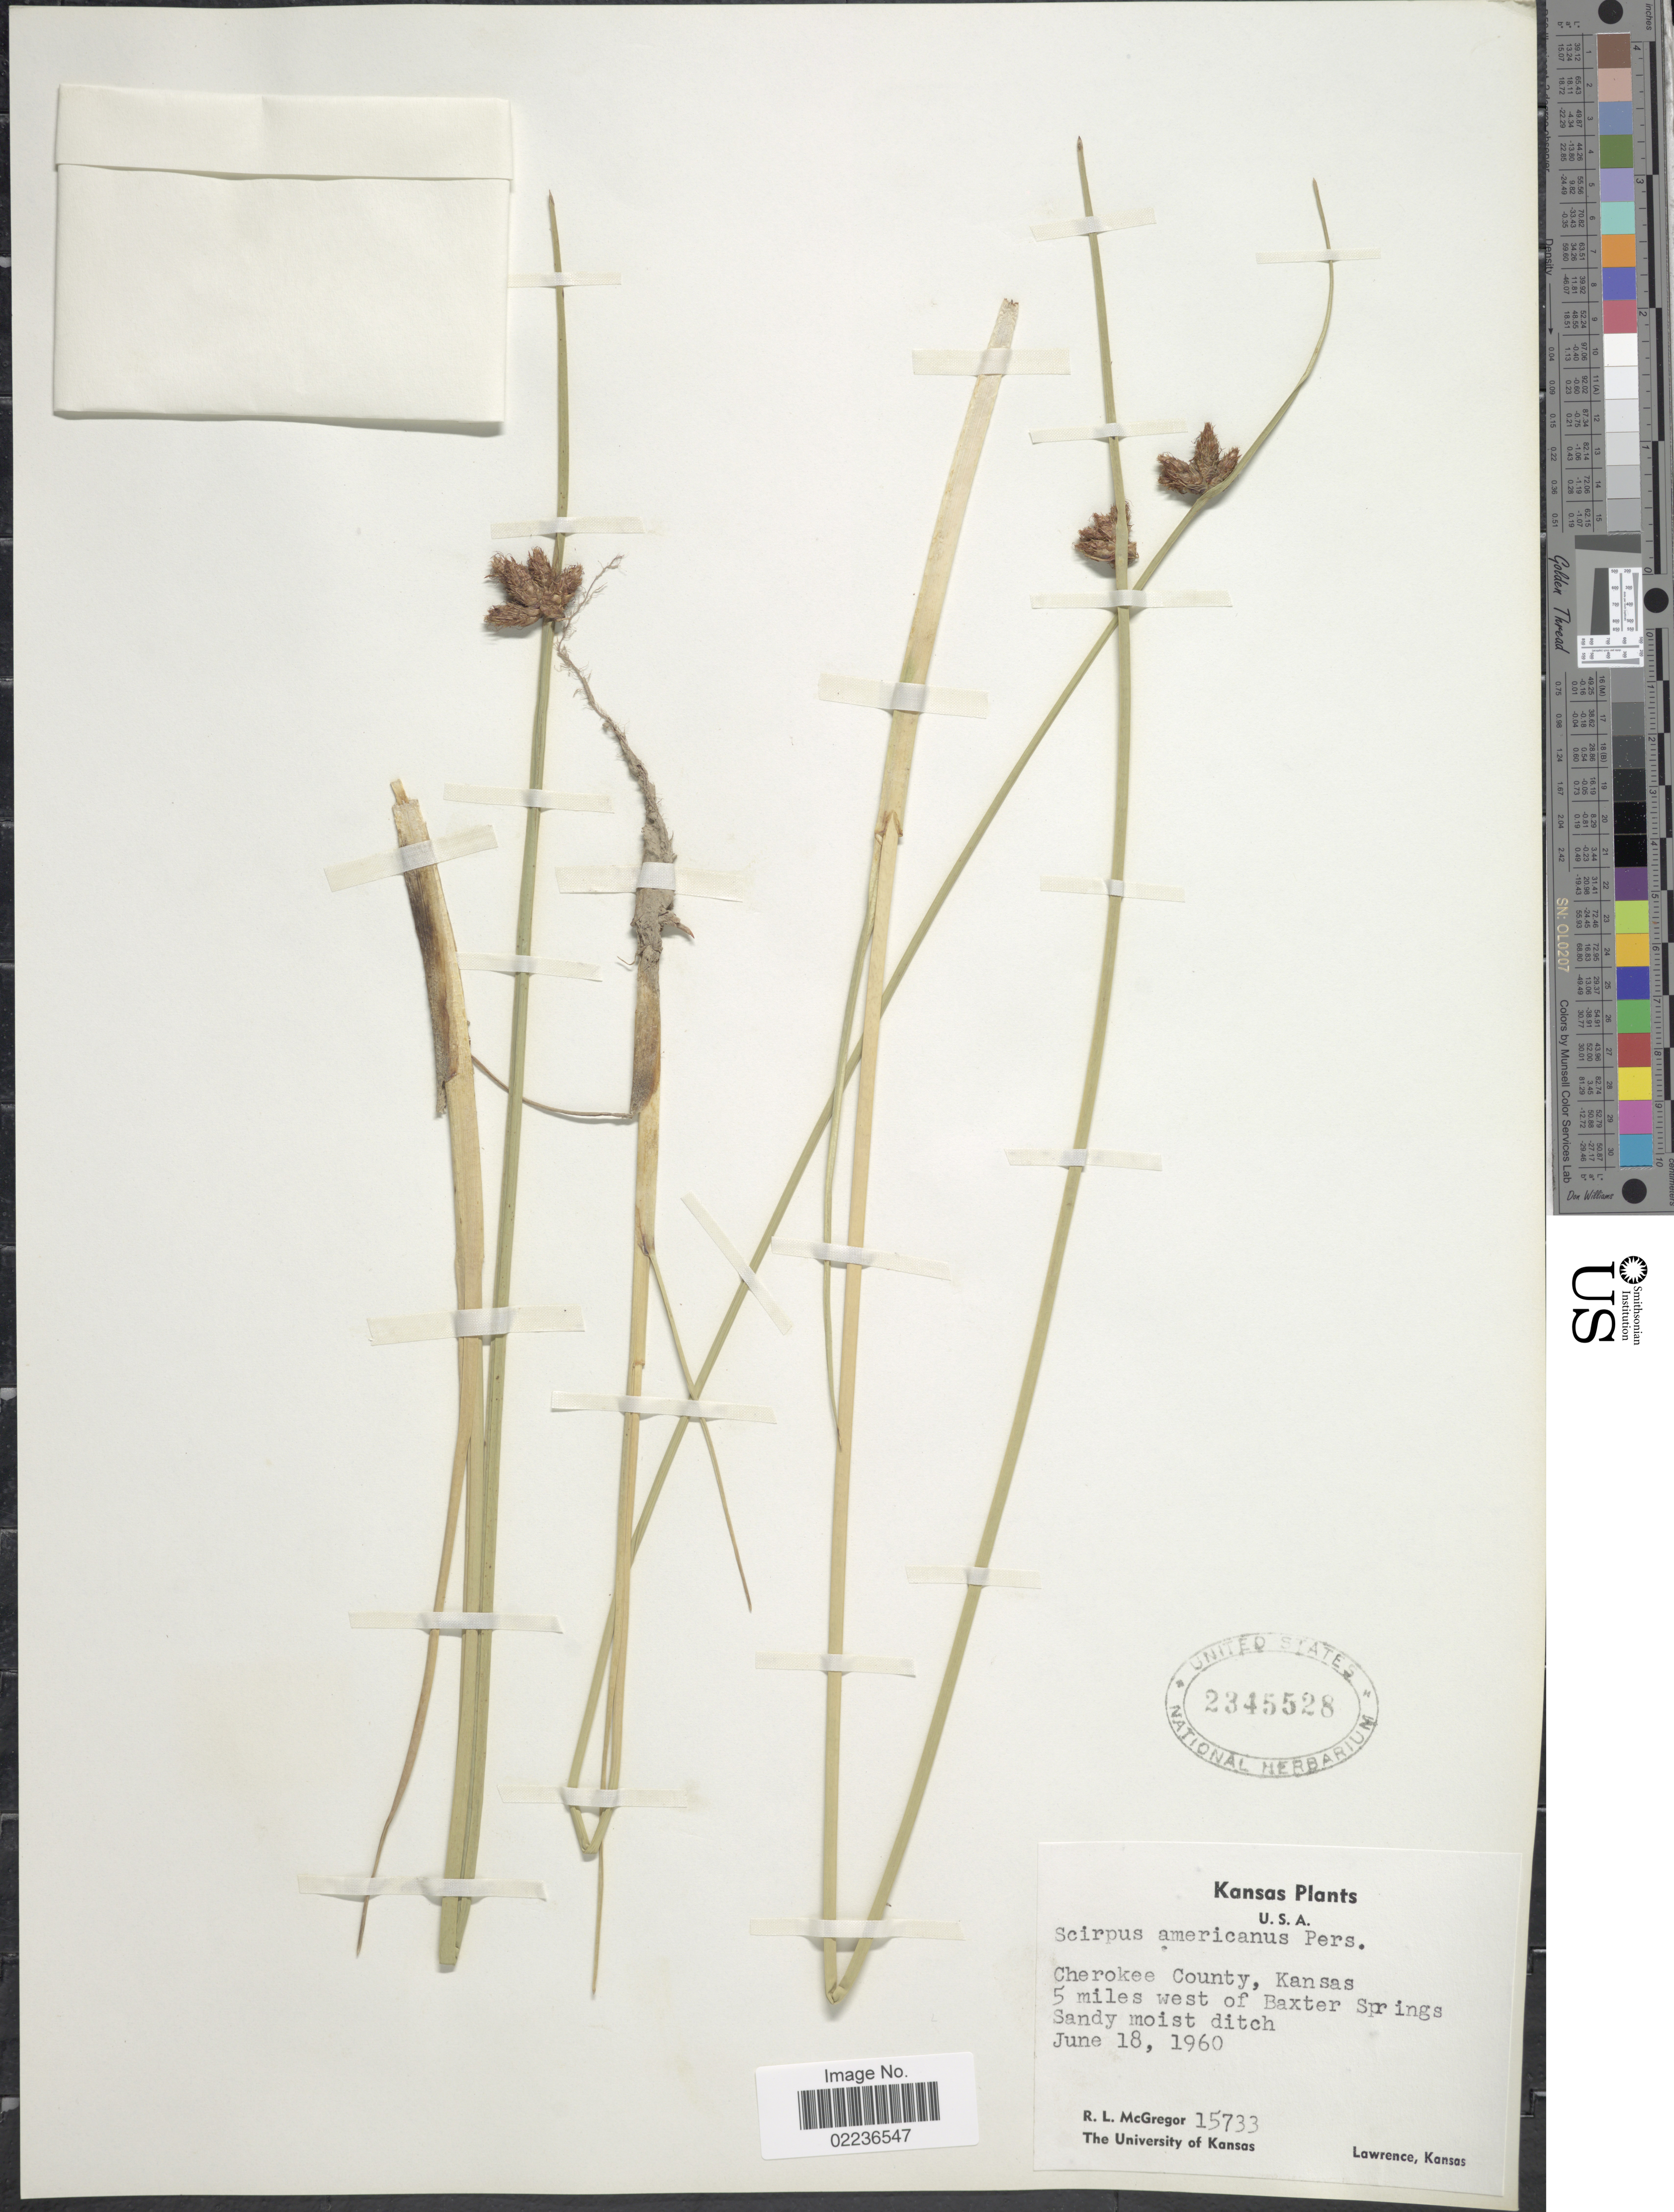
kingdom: Plantae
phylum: Tracheophyta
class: Liliopsida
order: Poales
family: Cyperaceae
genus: Schoenoplectus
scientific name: Schoenoplectus pungens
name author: (Vahl) Palla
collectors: R. McGregor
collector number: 15733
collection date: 1960-06-18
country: United States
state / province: Kansas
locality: Cherokee County, 5 miles west of Baxter Springs, sandy moist ditch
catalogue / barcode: US 2345528